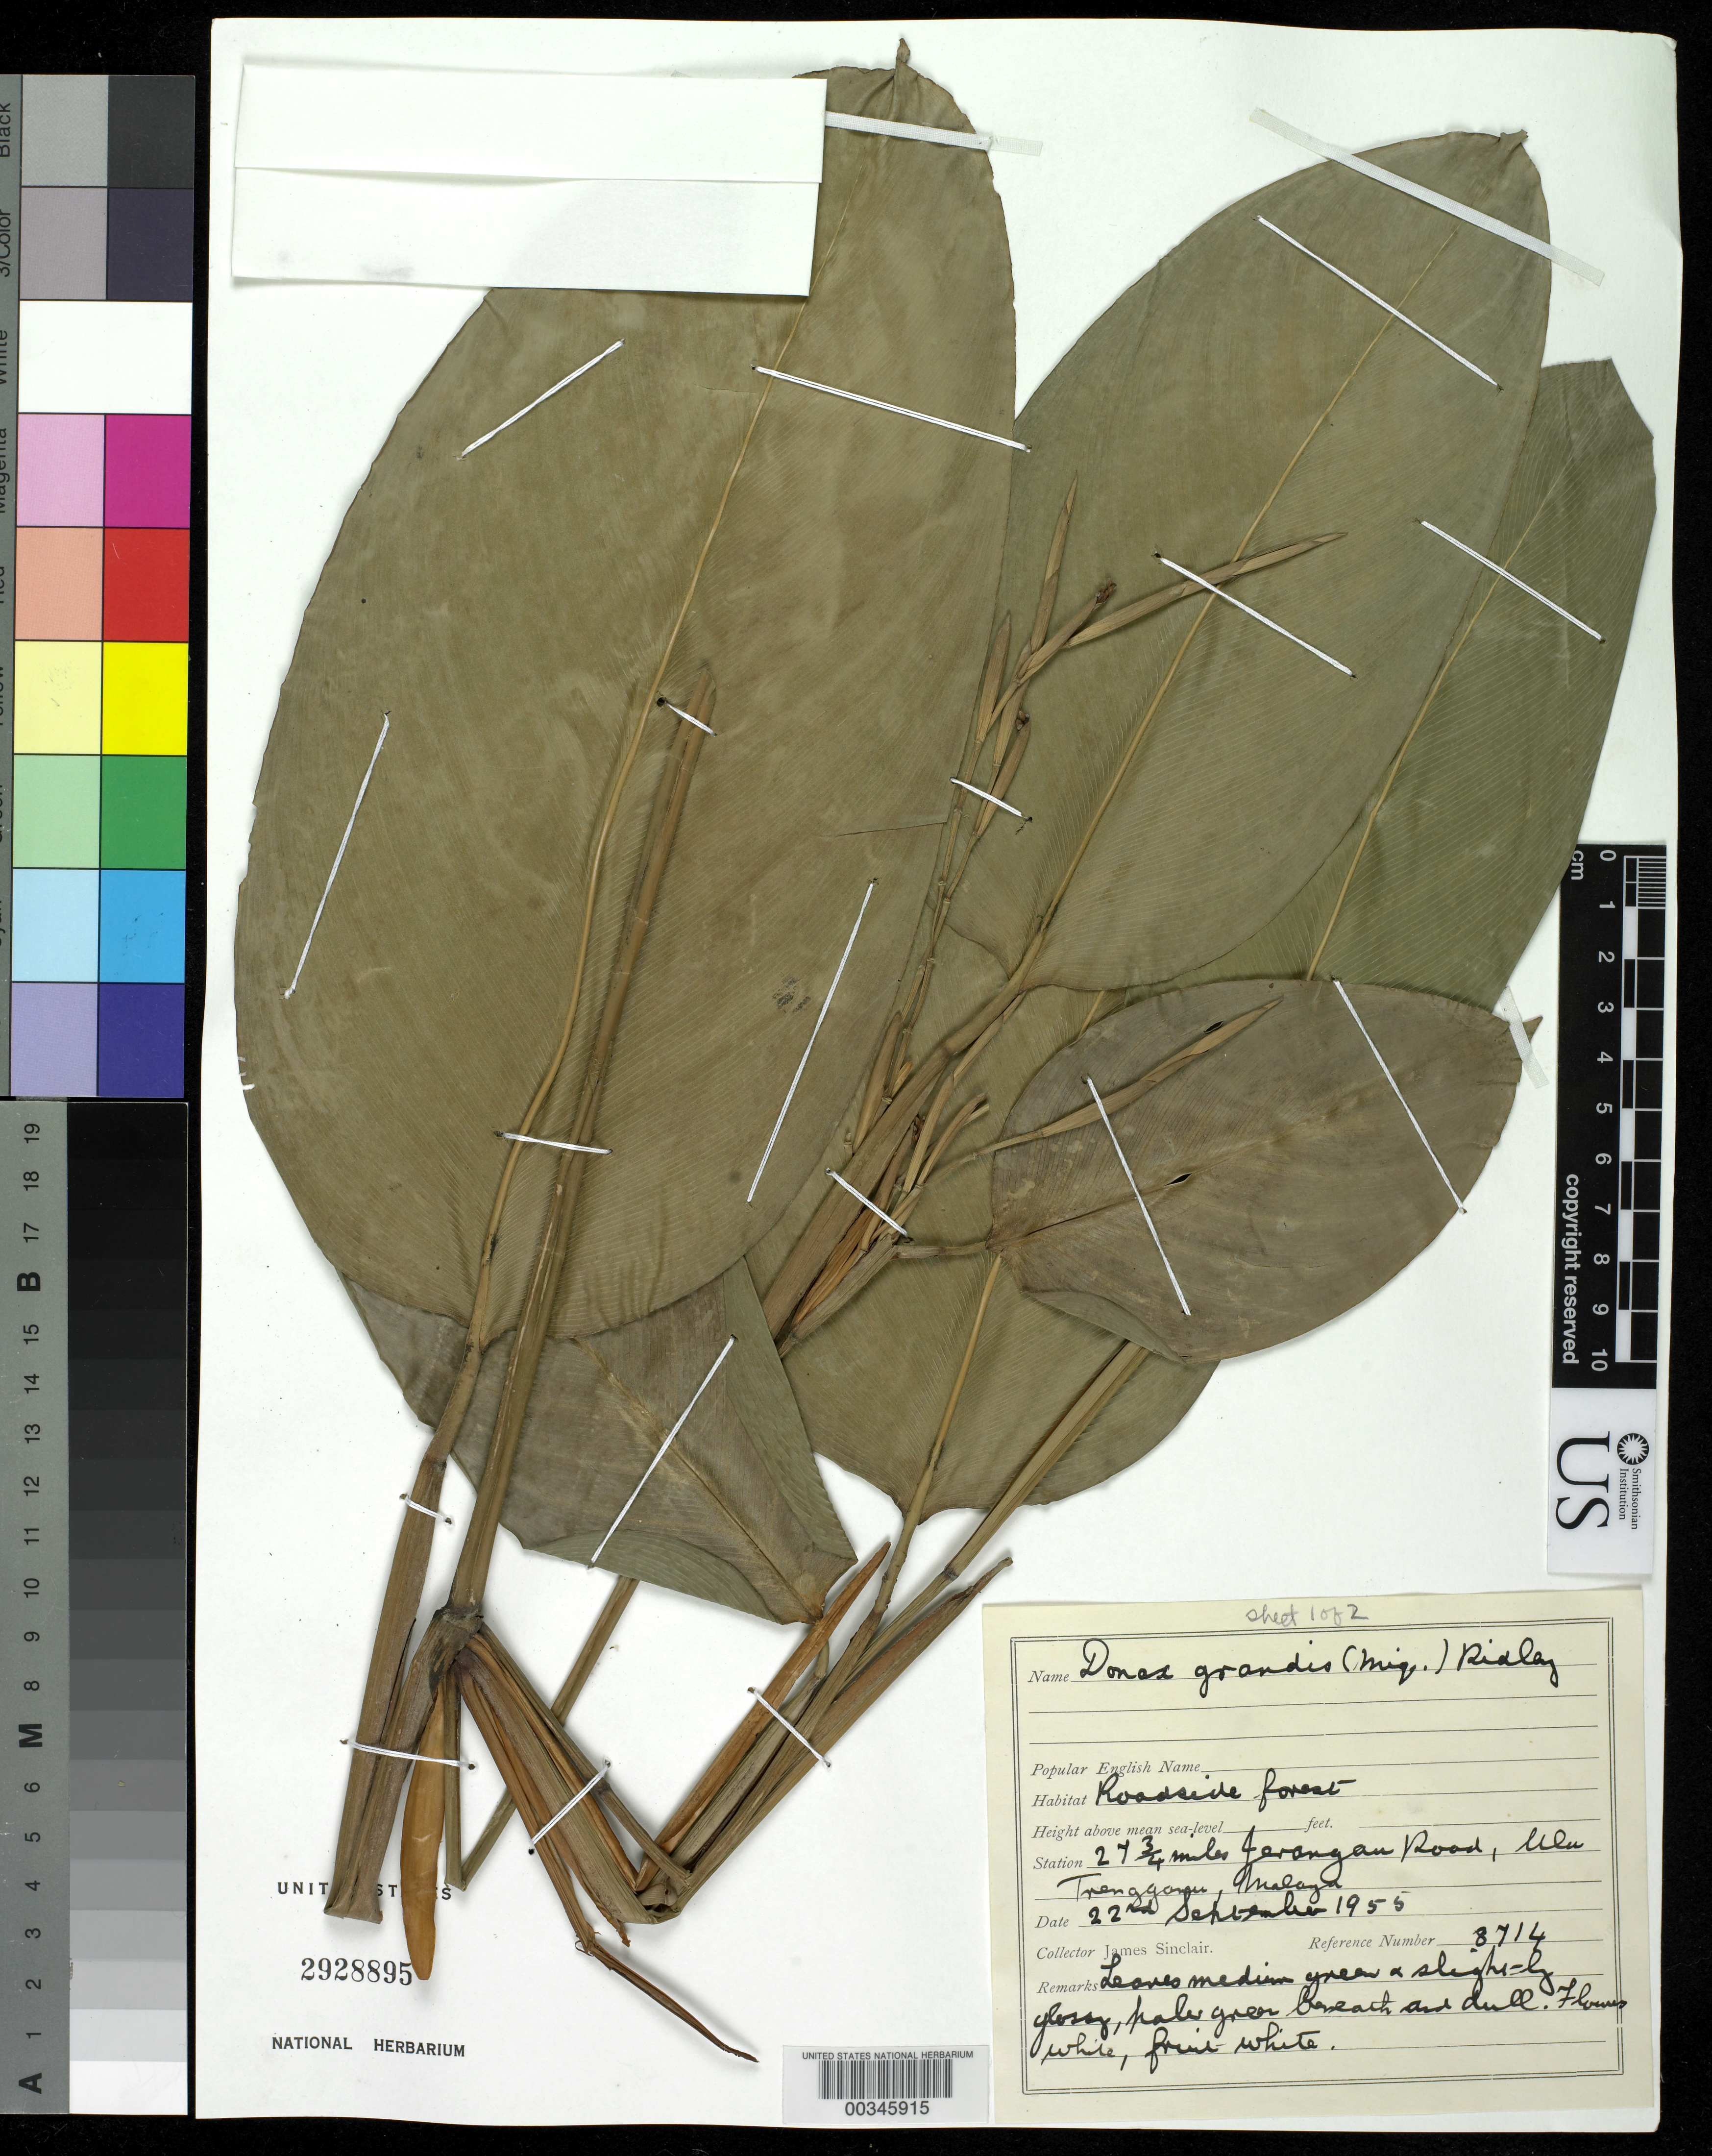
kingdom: Plantae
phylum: Tracheophyta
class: Liliopsida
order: Zingiberales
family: Marantaceae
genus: Donax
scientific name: Donax grandis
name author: (Miq.) Ridl.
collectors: J. Sinclair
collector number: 8714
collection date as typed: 22 Sep 1955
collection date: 1955-09-22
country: Malaysia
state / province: Terengganu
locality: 27 3/4 mi jerangau road, ulu trengganu [Malay Peninsula]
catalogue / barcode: US 2928895